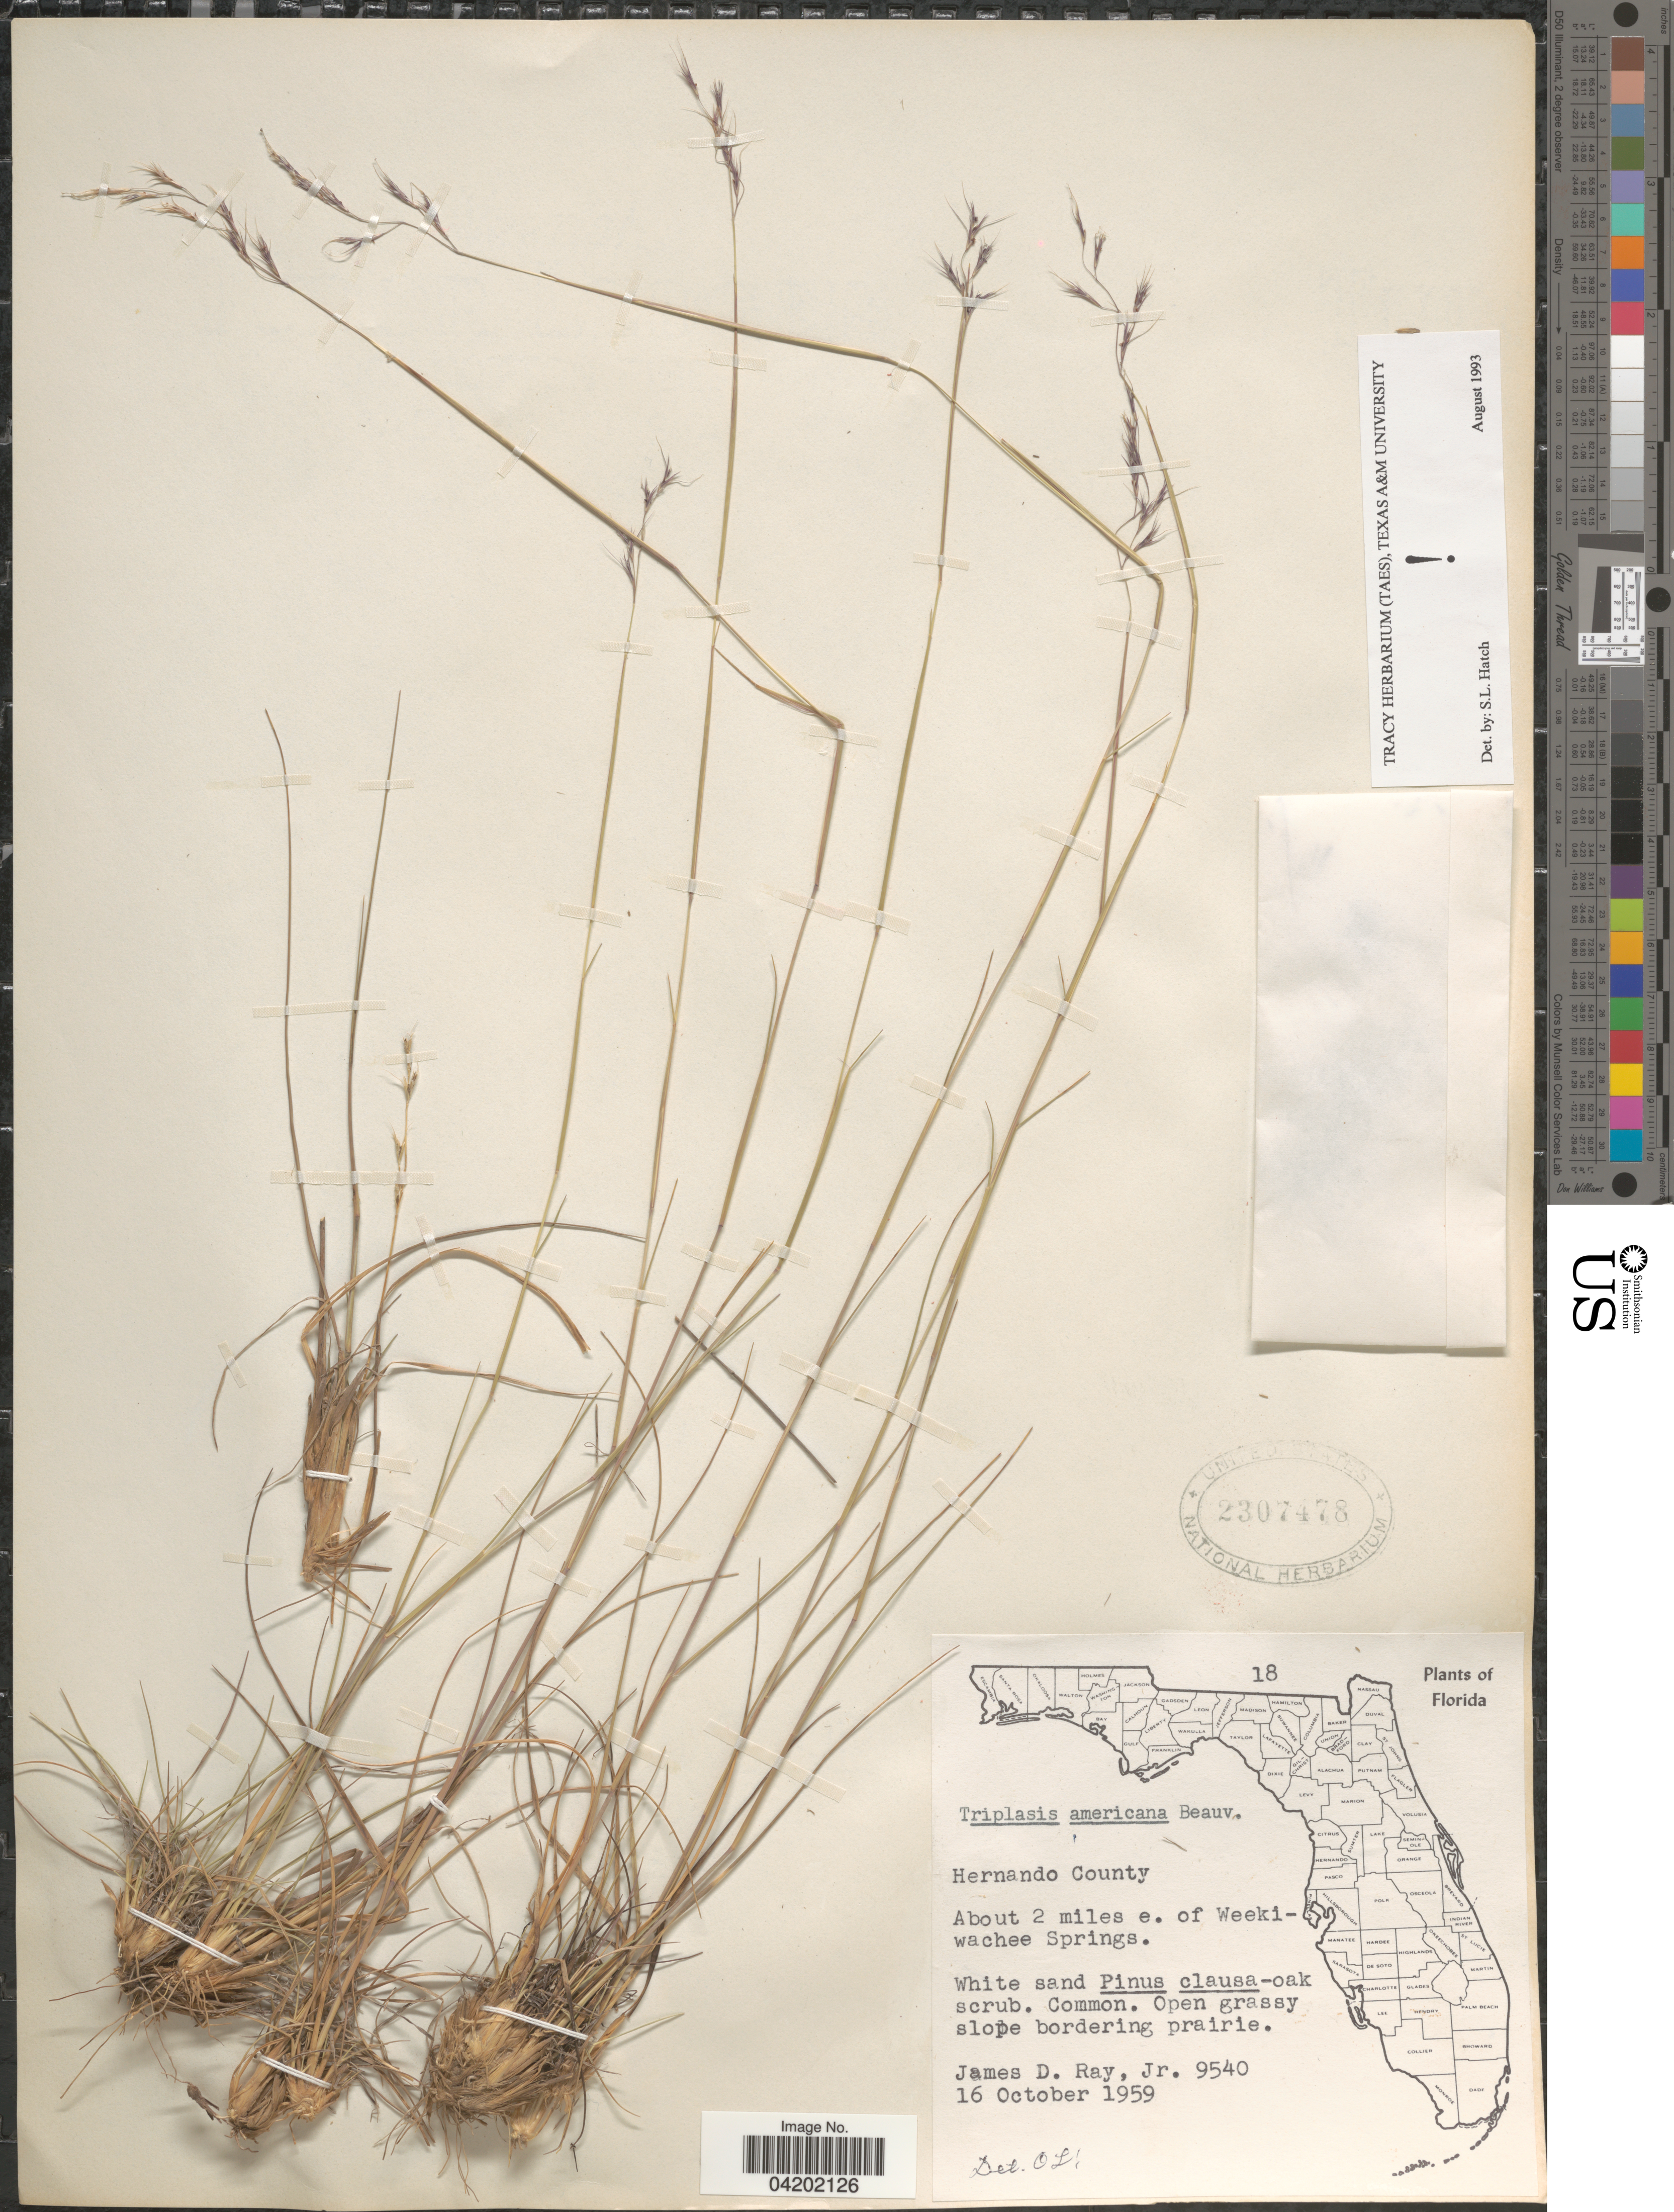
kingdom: Plantae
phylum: Tracheophyta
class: Liliopsida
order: Poales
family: Poaceae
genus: Triplasis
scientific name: Triplasis americana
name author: P. Beauv.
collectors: J. D. Ray Jr.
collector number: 9540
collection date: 1959-10-16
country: United States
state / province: Florida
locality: Hernando County. About 2 miles e. of Weekiwachee Springs.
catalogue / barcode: US 2307478